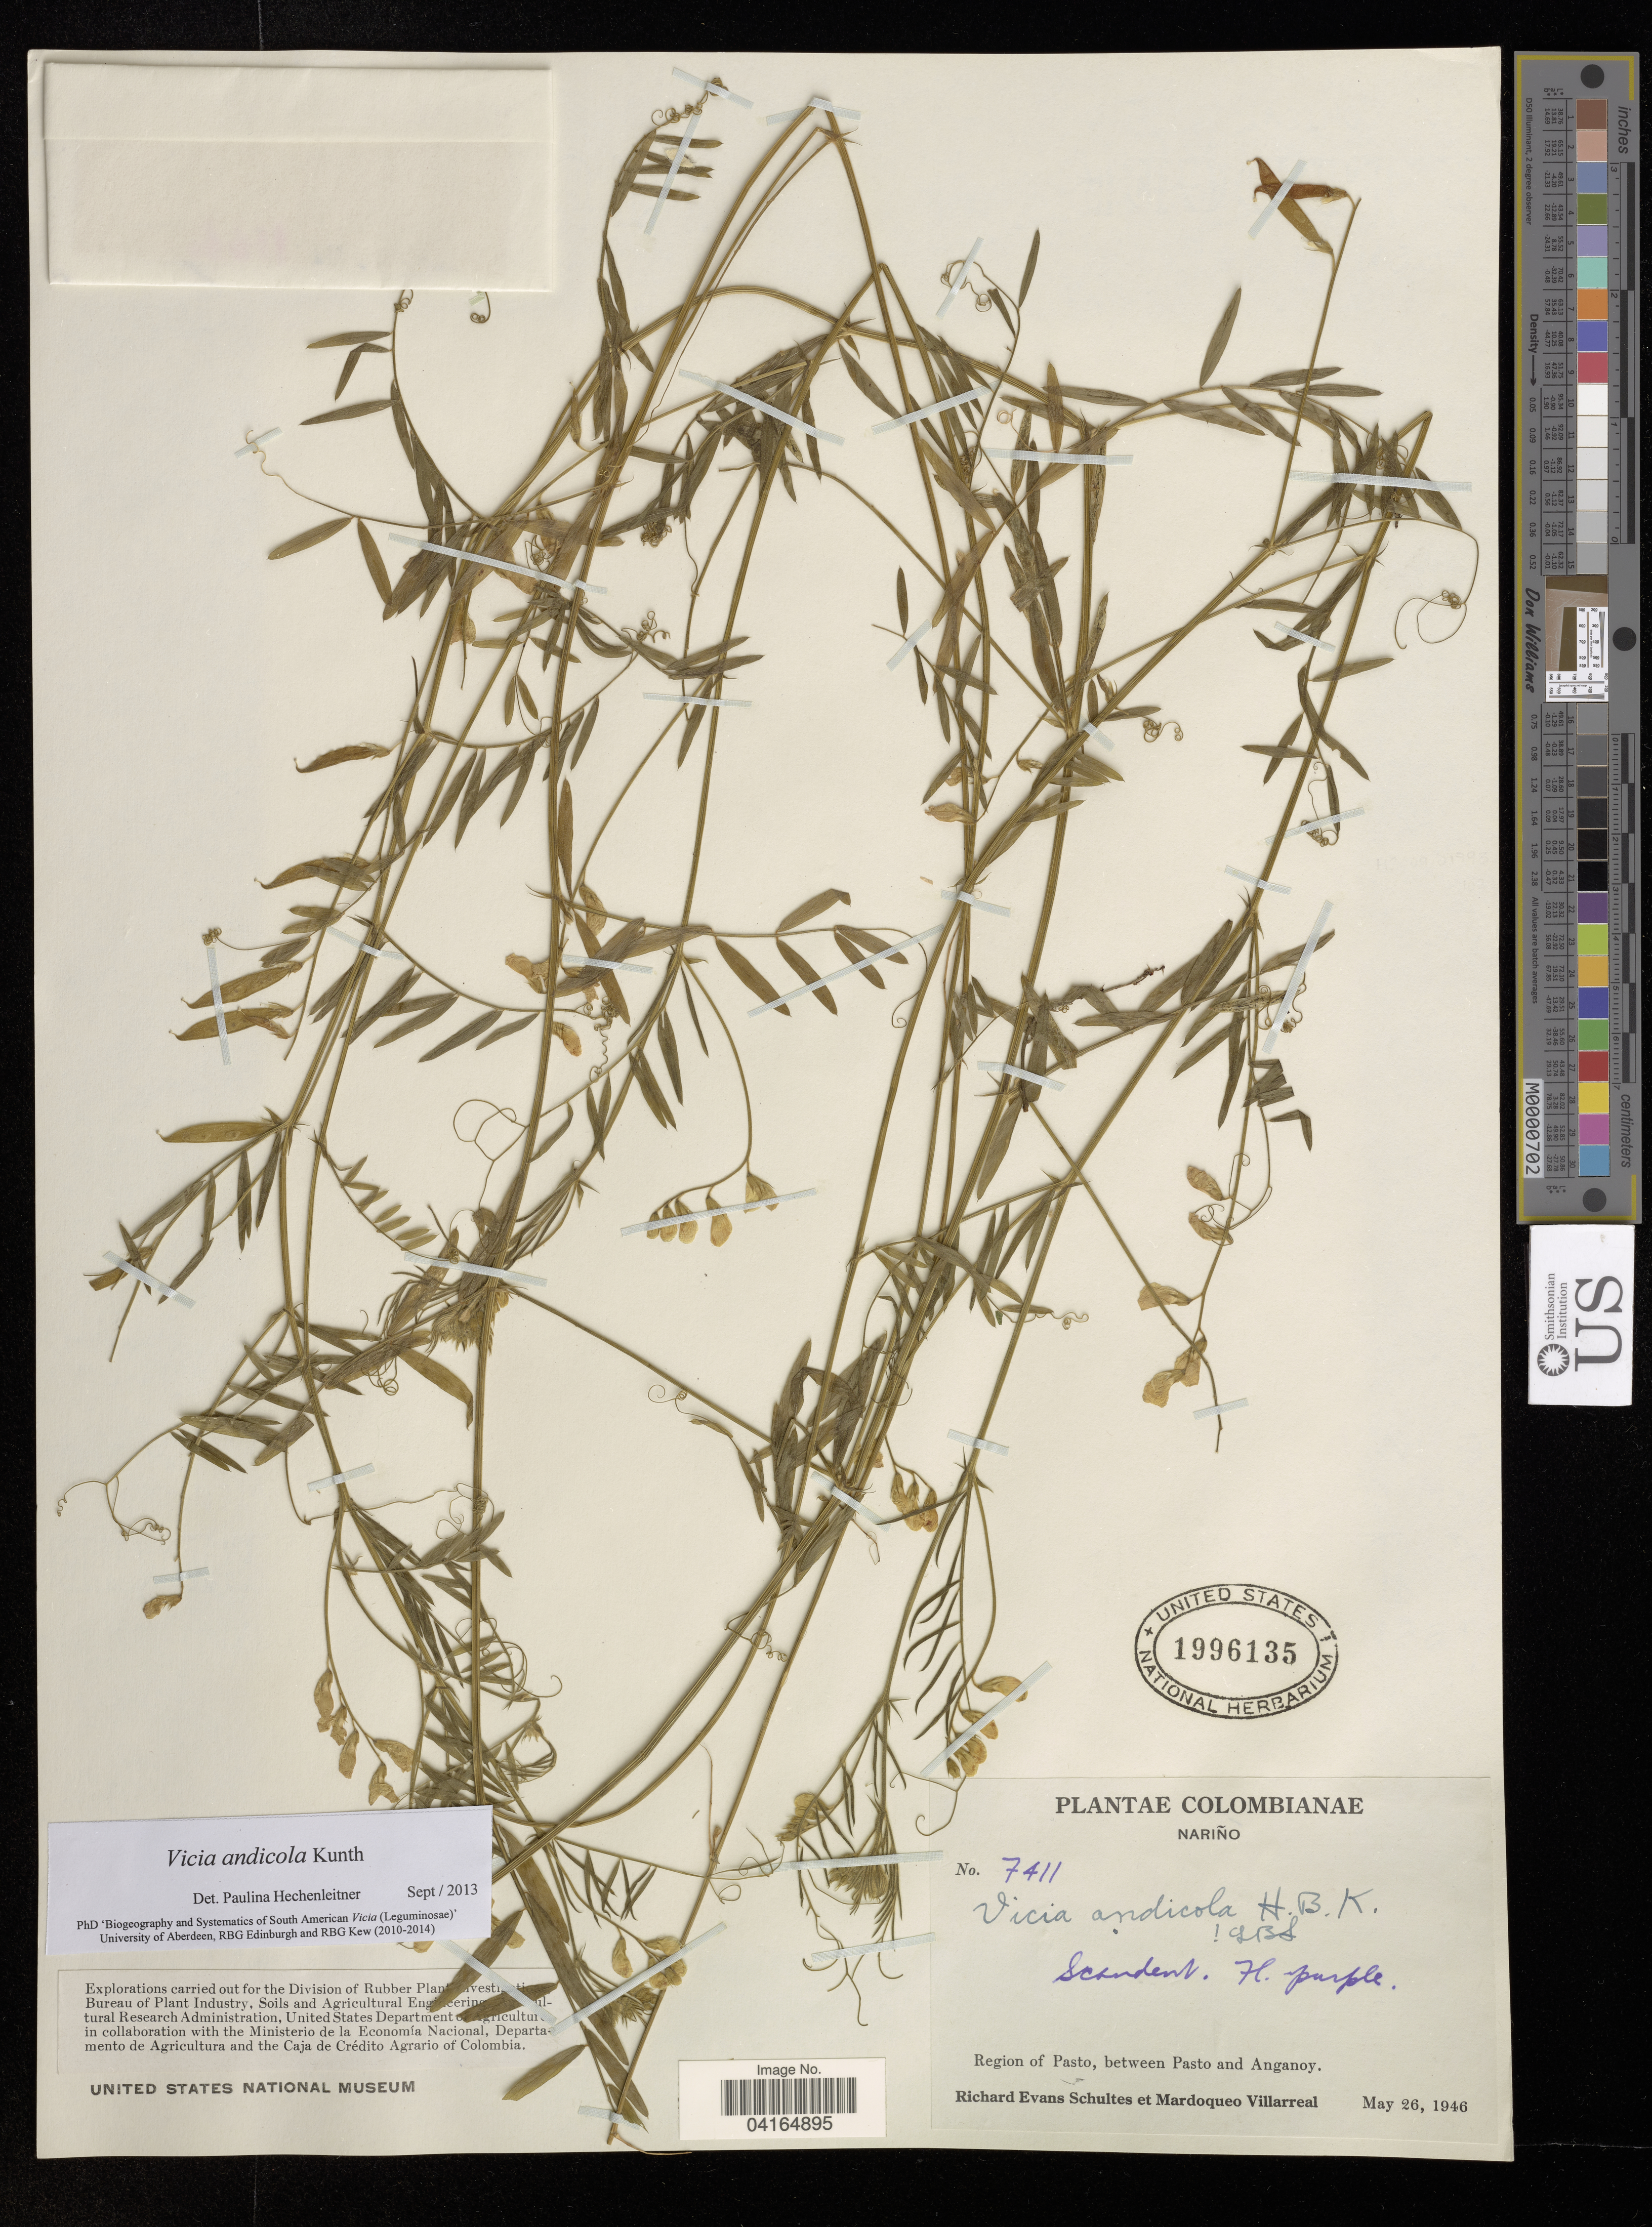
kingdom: Plantae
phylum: Tracheophyta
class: Magnoliopsida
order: Fabales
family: Fabaceae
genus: Vicia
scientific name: Vicia andicola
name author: Kunth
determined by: Hechenleitner, Paulina, RBG Edinburgh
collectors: R. Schultes & M. Villarreal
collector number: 7411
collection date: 1946-05-26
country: Colombia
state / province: Nariño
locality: Region of Pasto, between Pasto and Anganoy.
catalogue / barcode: US 1996135